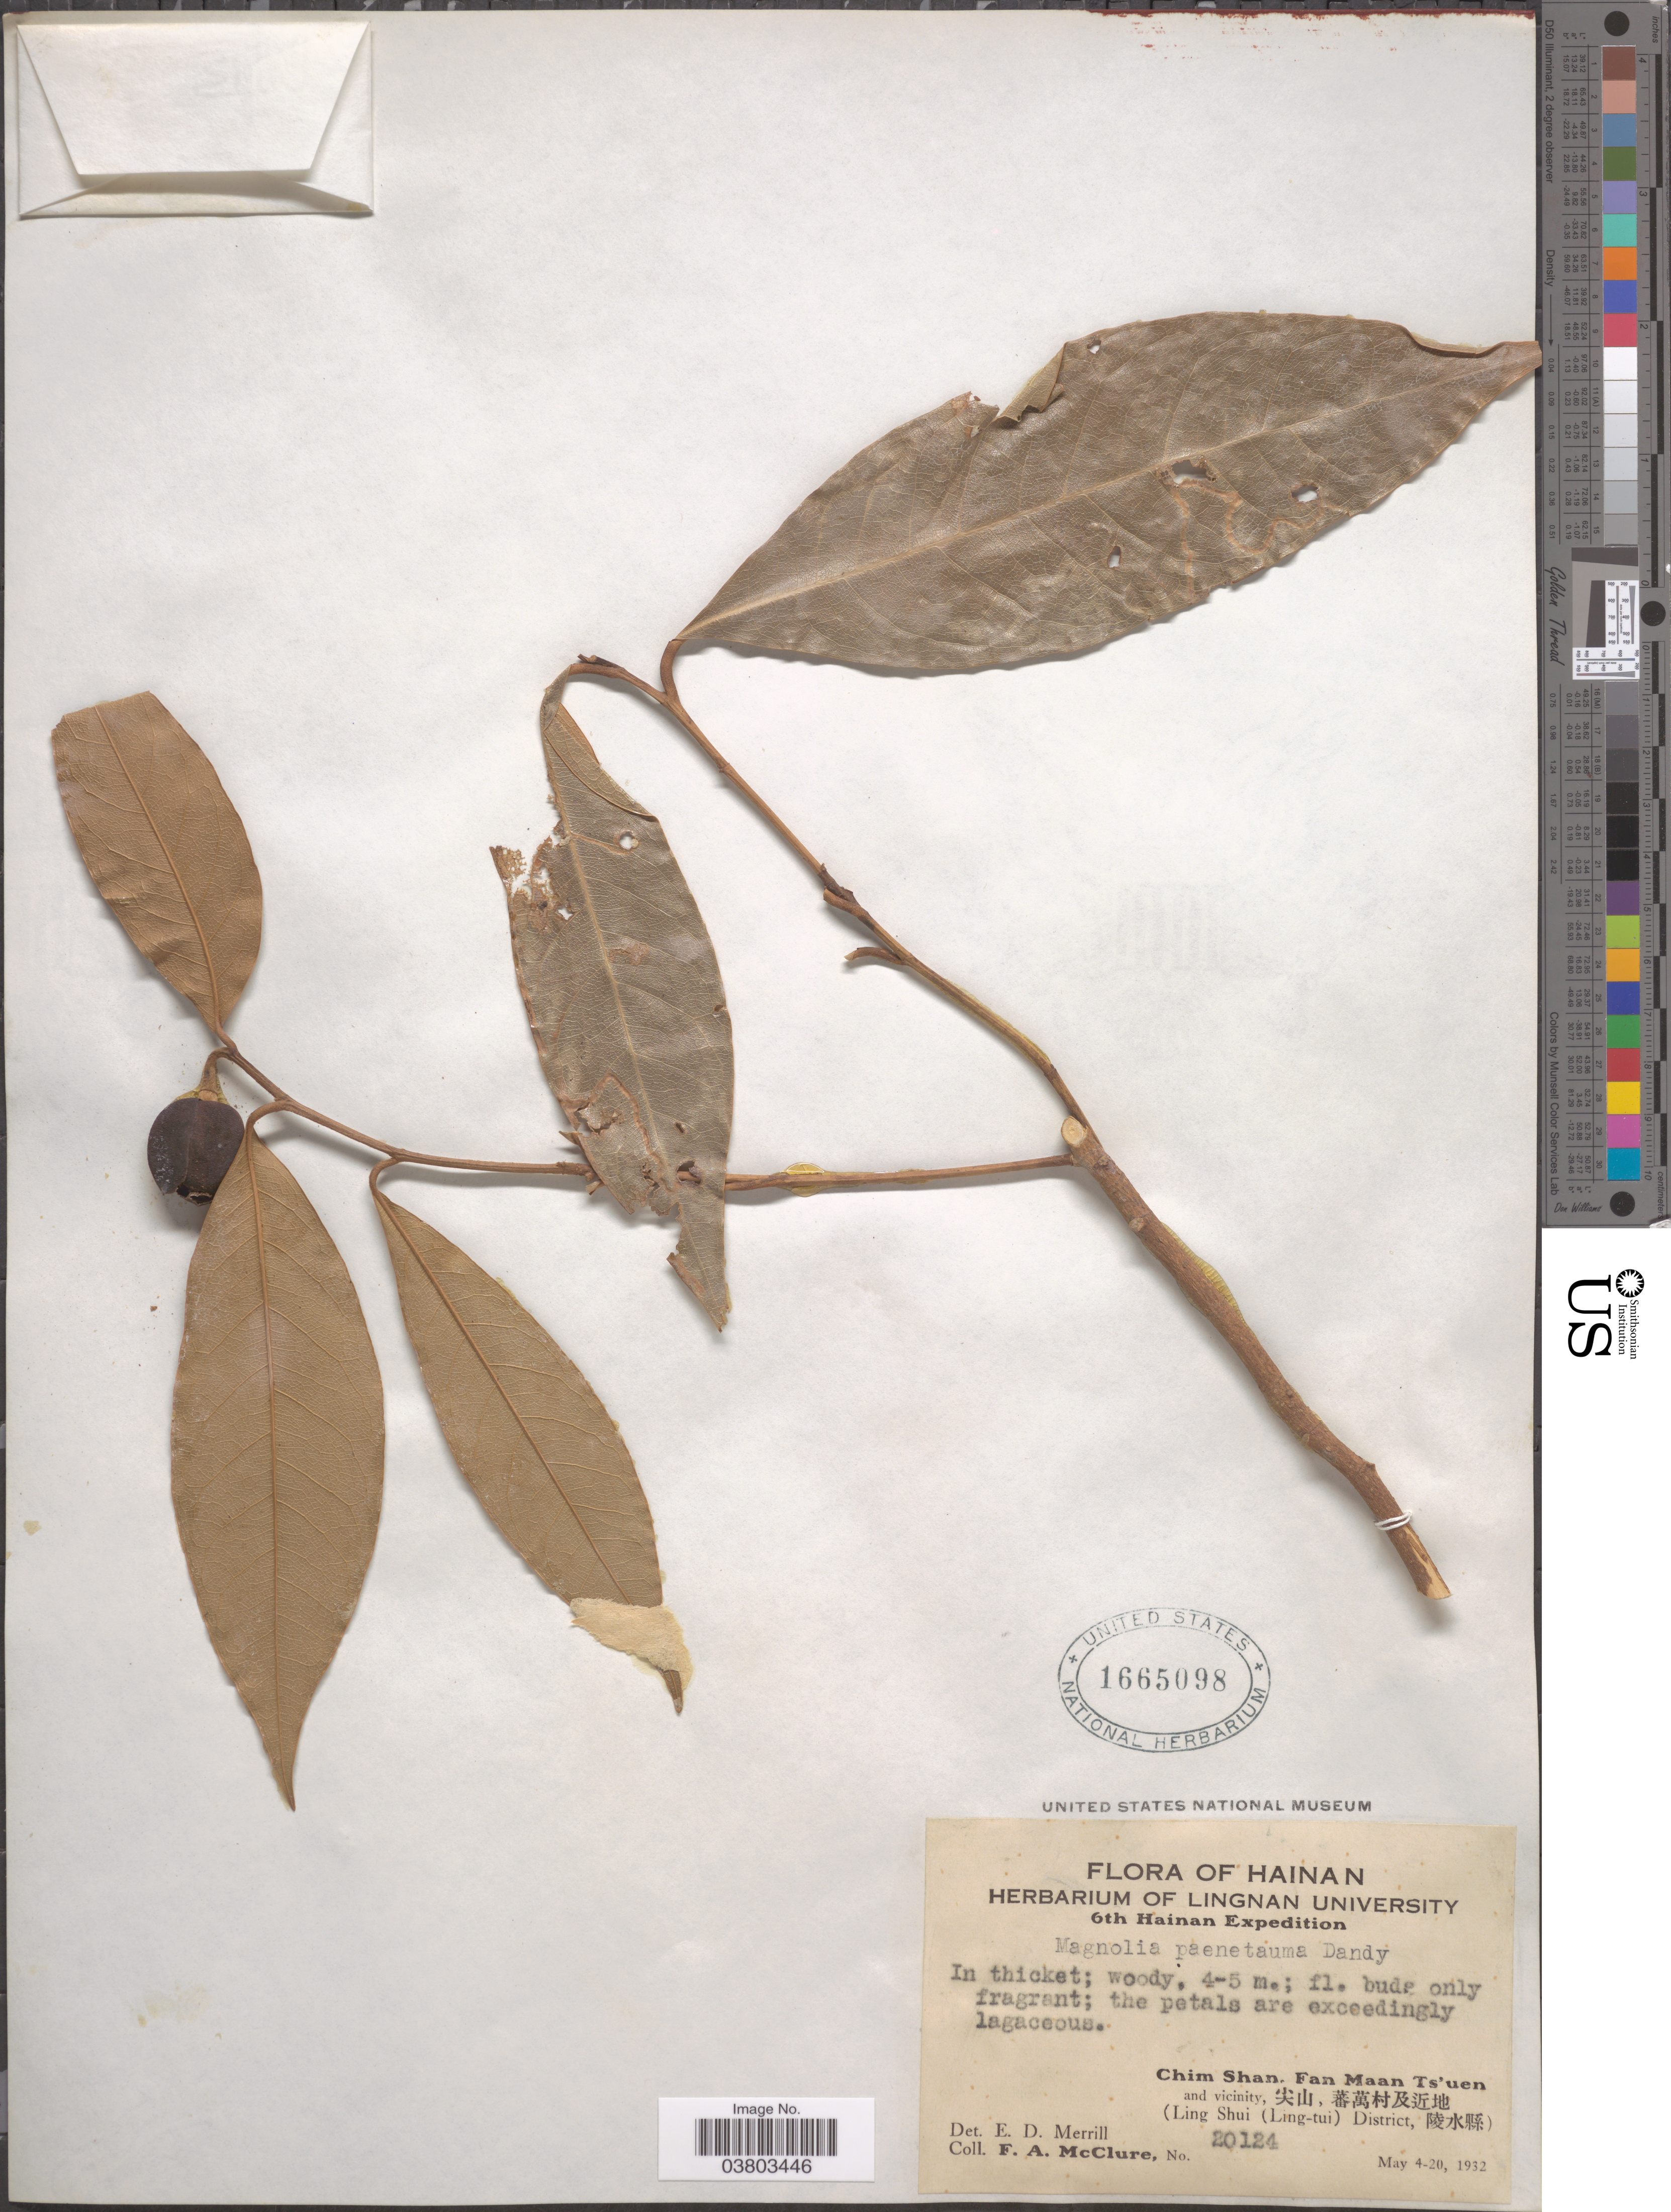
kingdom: Plantae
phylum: Tracheophyta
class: Magnoliopsida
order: Magnoliales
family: Magnoliaceae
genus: Magnolia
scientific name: Magnolia paenetalauma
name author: Dandy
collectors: F. A. McClure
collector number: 20124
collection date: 1932-05-04/1932-05-20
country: China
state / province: Hainan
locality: Chim Shan, Fan Maan Ts'uen and vicinity, X. (Ling Shui (Ling-tui) District, X).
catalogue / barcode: US 1665098